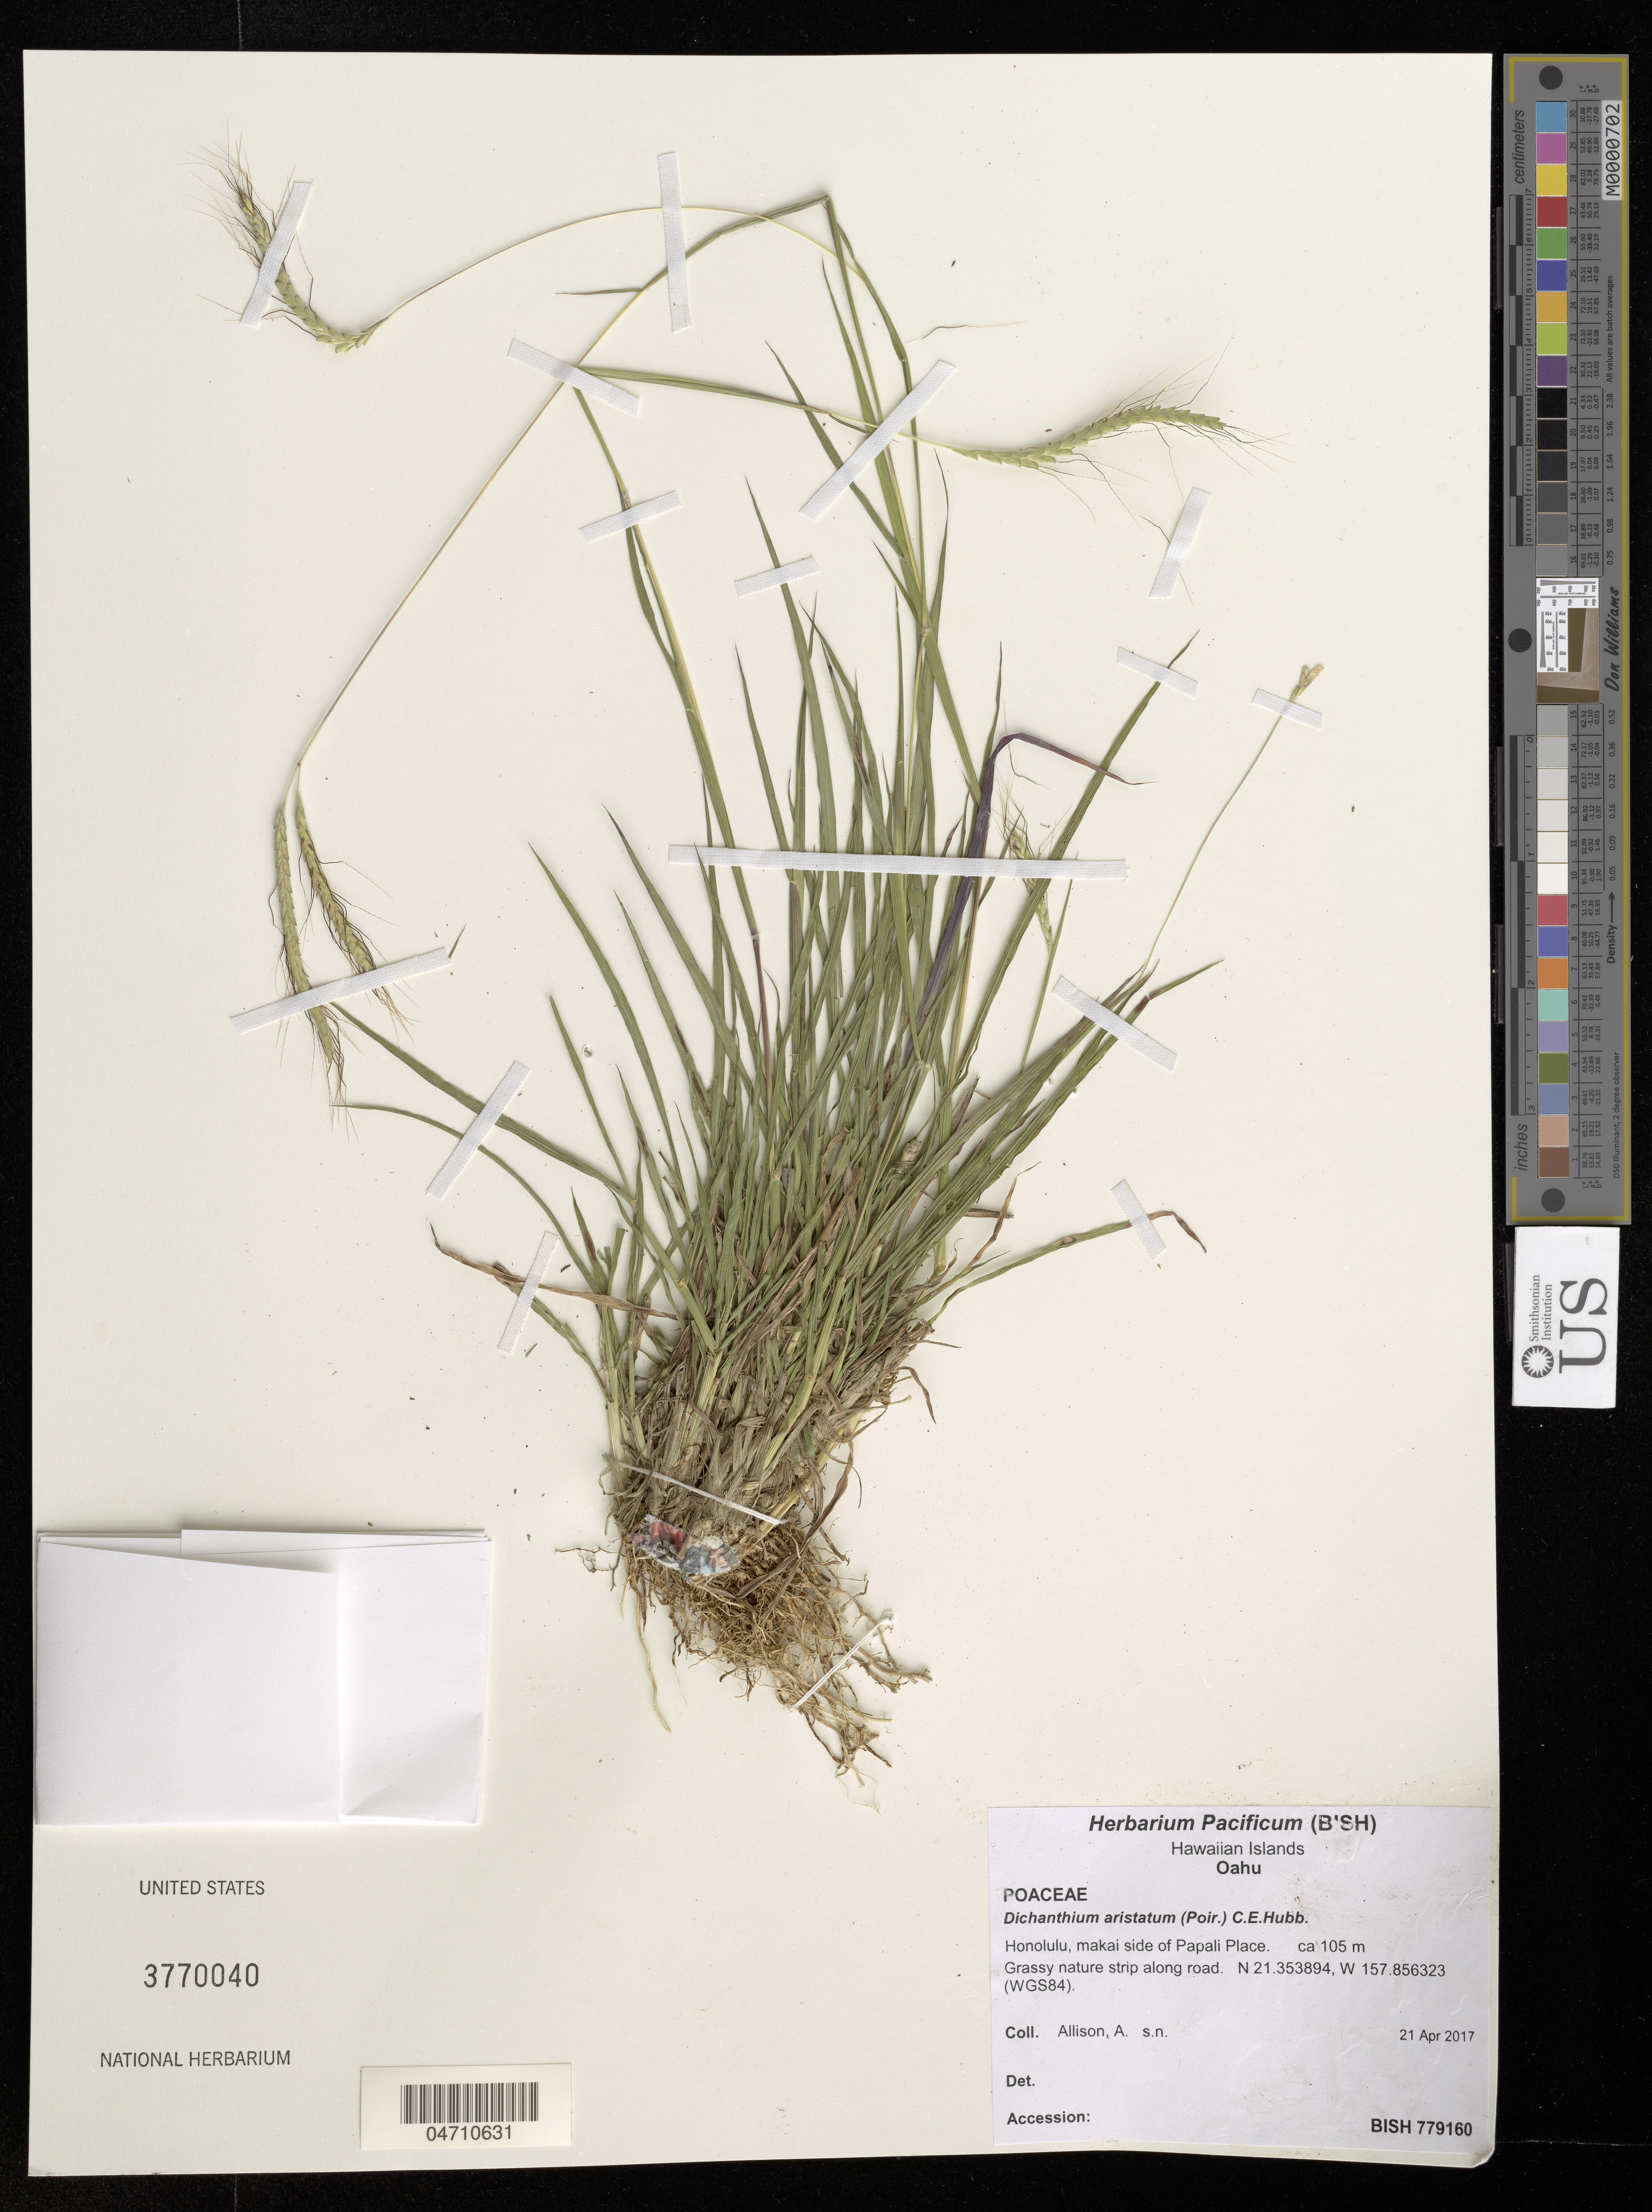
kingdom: Plantae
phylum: Tracheophyta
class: Liliopsida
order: Poales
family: Poaceae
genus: Dichanthium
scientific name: Dichanthium aristatum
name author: (Poir.) C.E. Hubb.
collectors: A. Allison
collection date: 2017-04-21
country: United States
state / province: Hawaii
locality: Hawaiian Islands. Oahu. Honolulu, makai side of Papali Place.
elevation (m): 105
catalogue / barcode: US 3770040